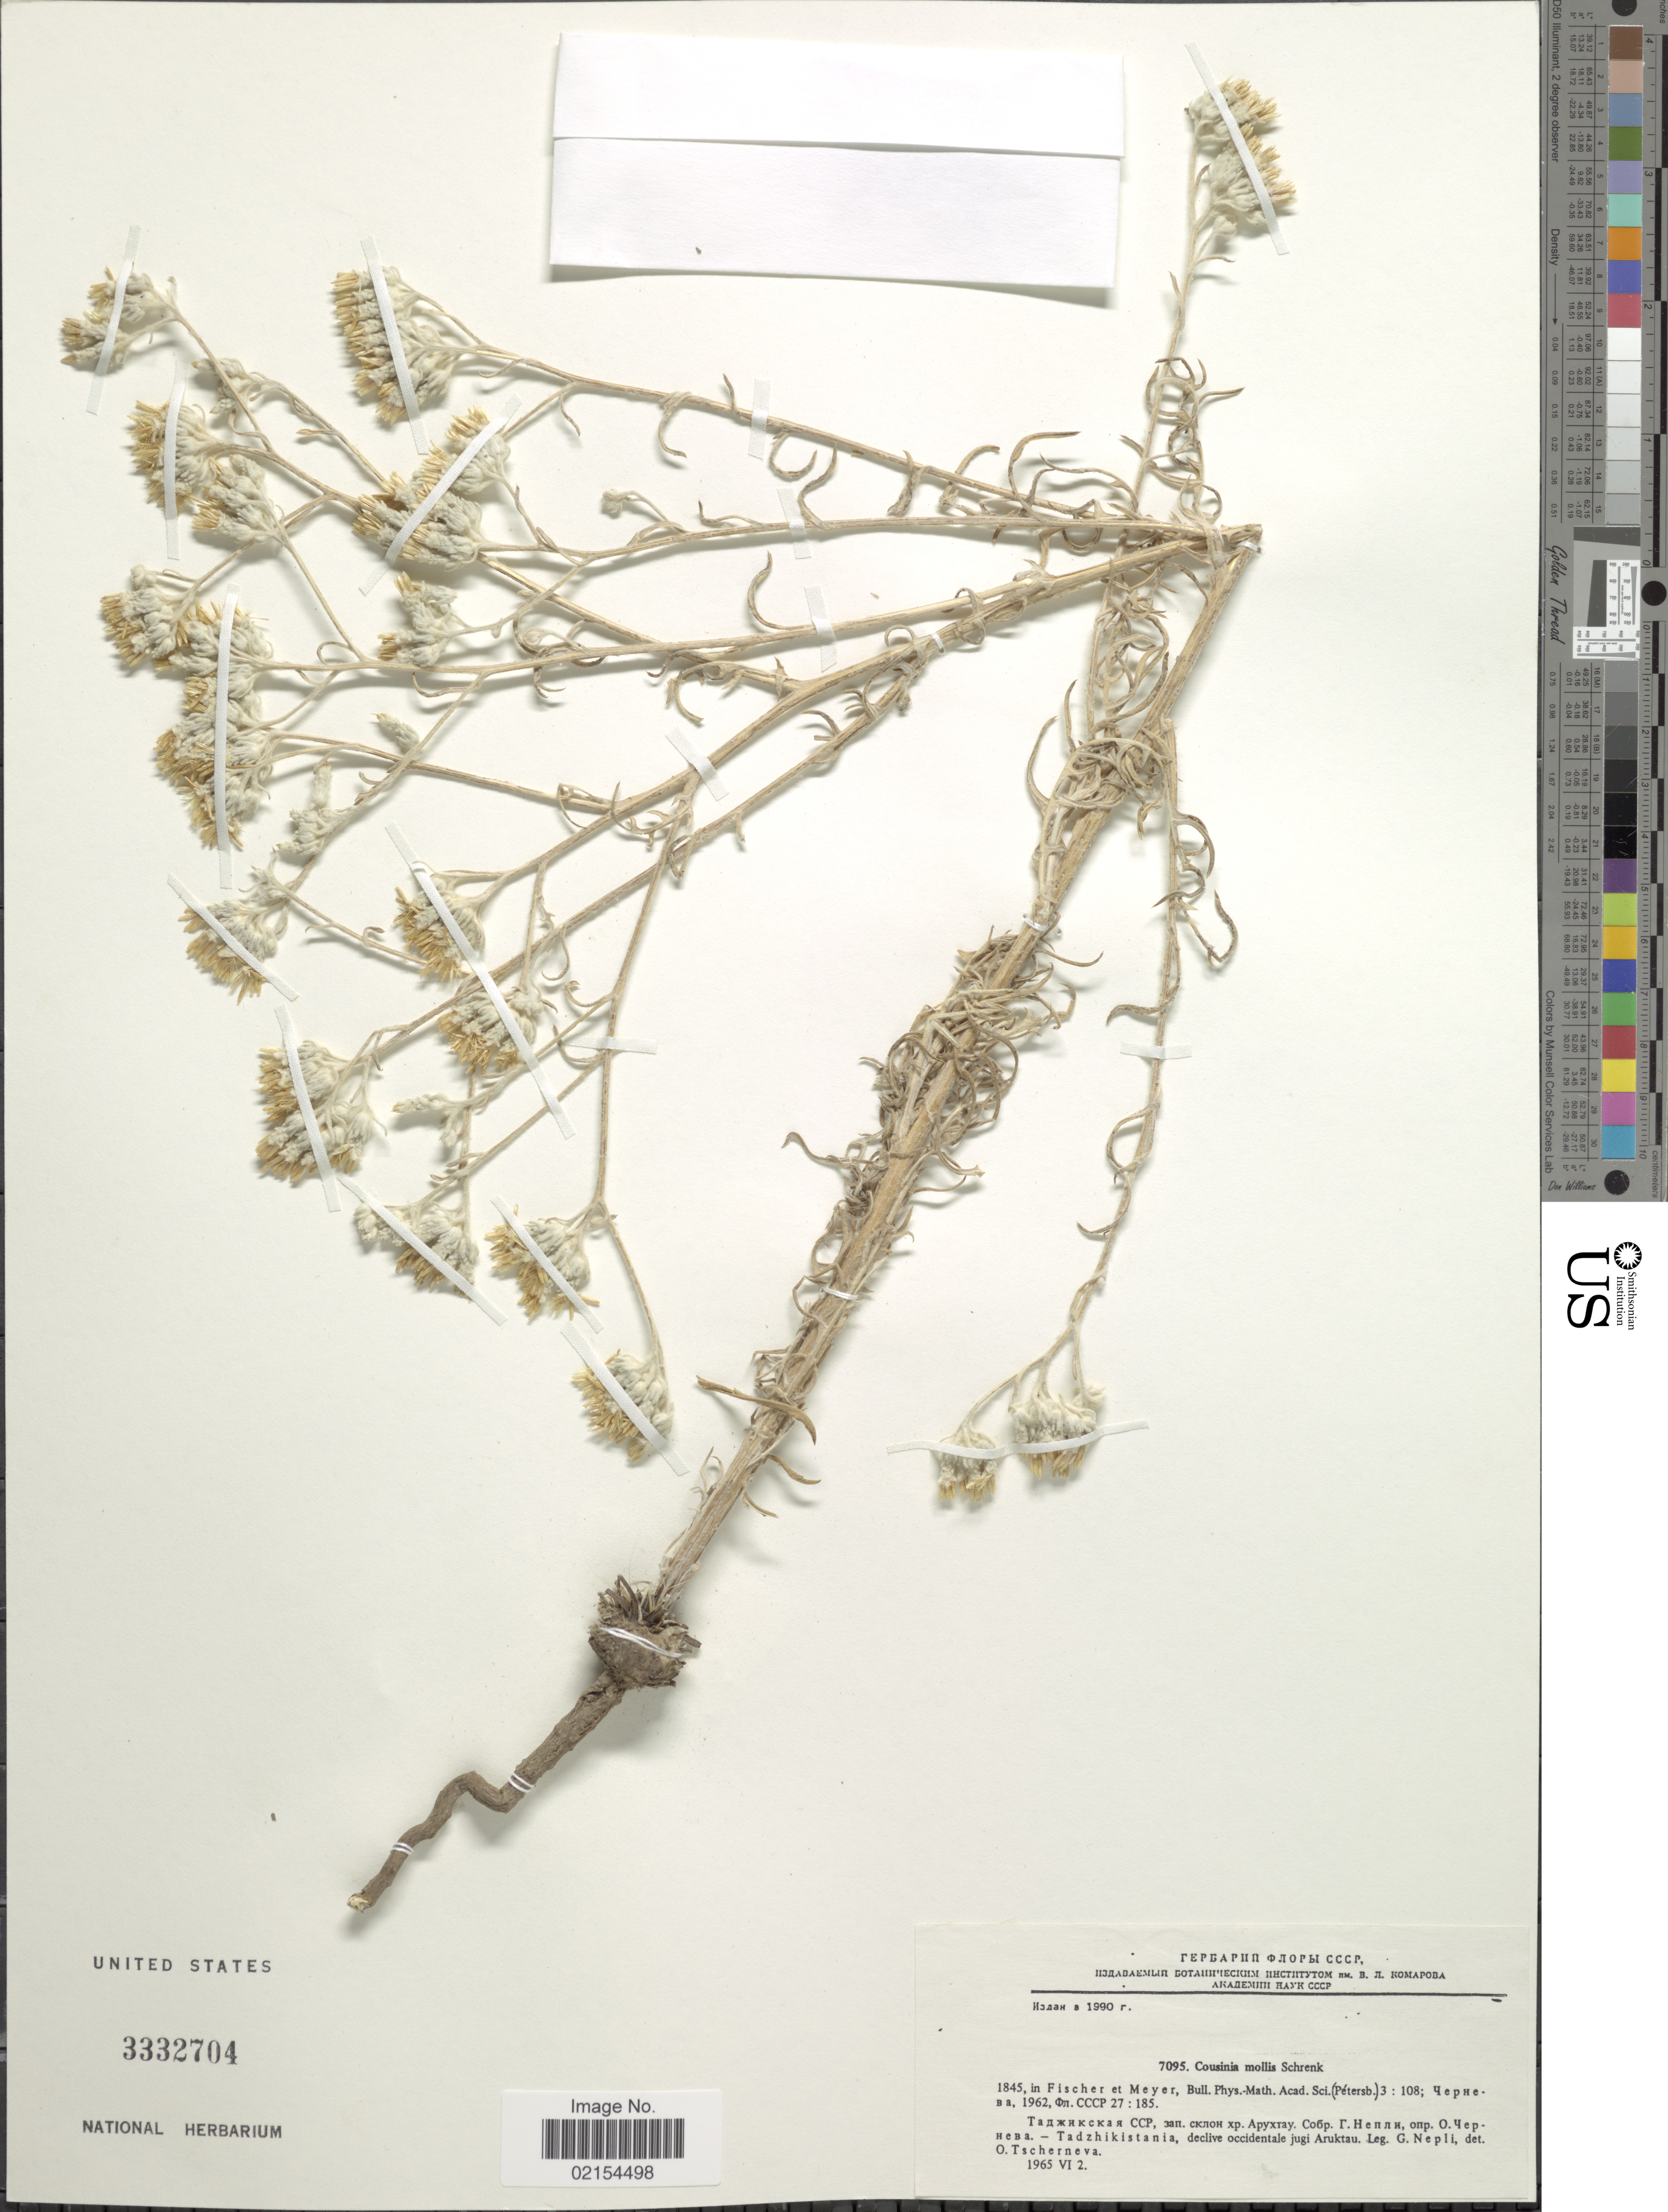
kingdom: Plantae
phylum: Tracheophyta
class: Magnoliopsida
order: Asterales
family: Asteraceae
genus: Cousinia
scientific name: Cousinia mollis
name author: Schrenk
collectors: G. Nepli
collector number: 7095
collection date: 1965-06-02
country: Tajikistan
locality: Tadzhikistania, declive occidentale jugi Aruktau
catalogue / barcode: US 3332704